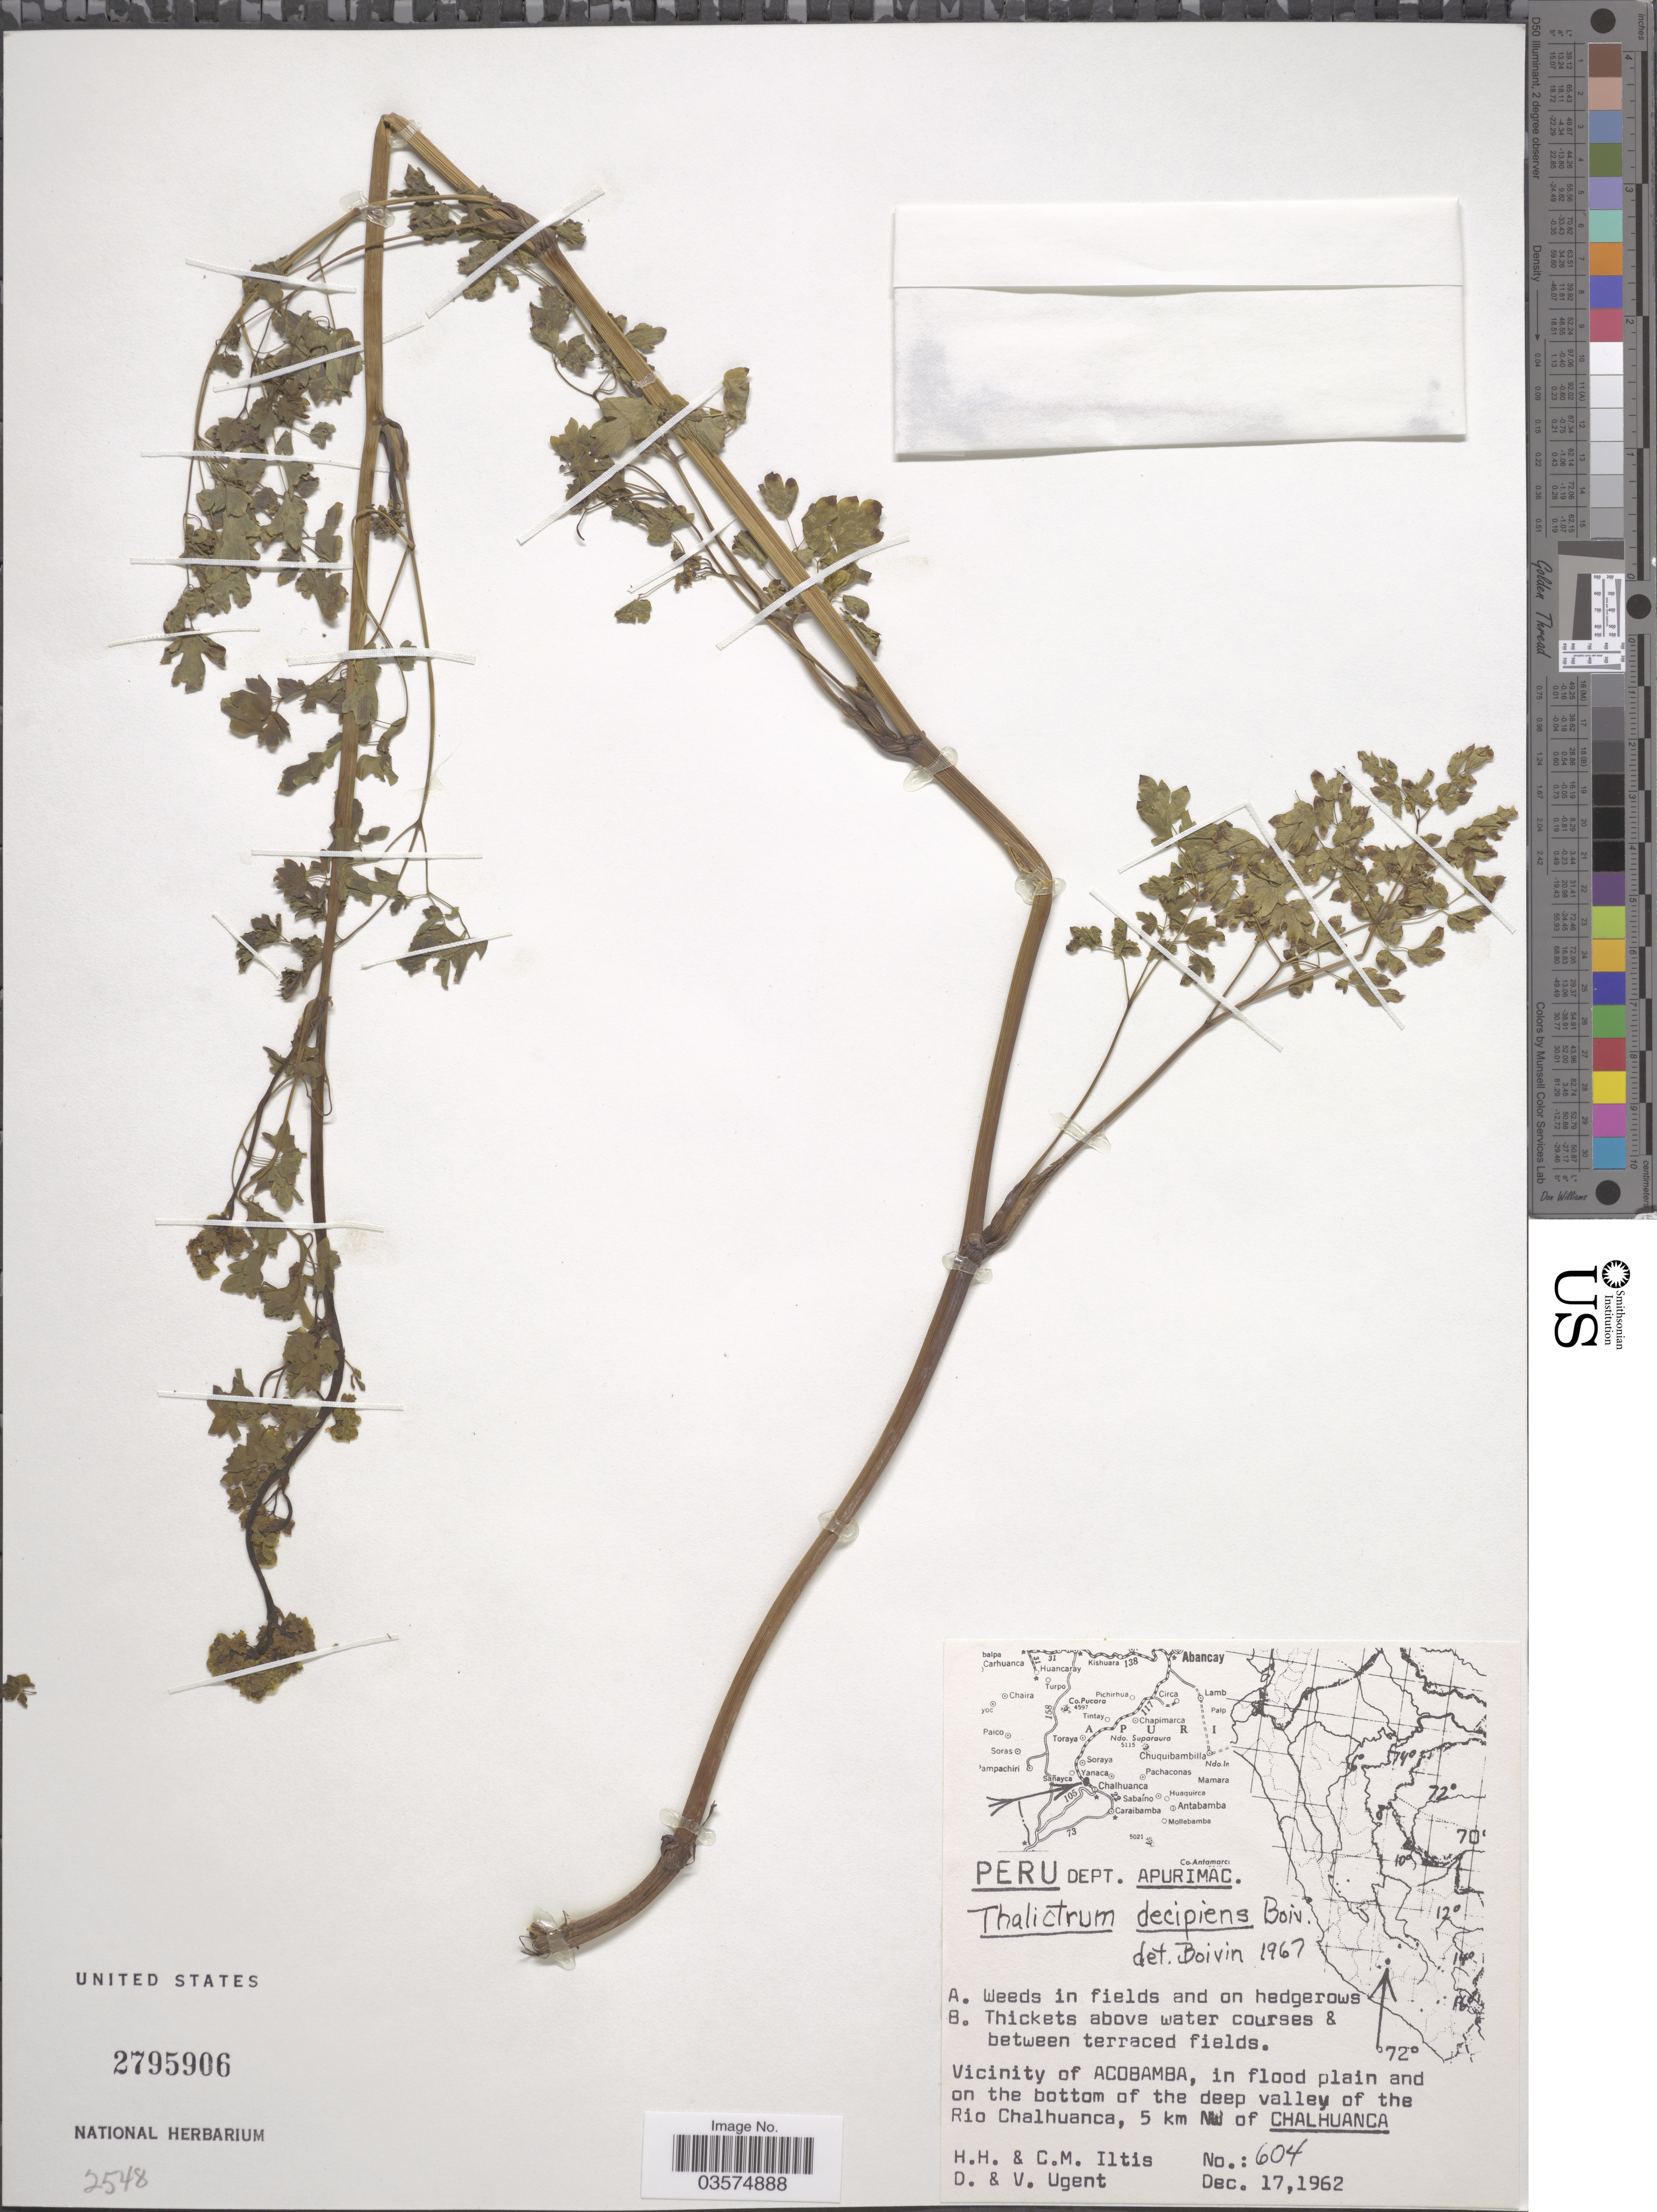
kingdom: Plantae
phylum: Tracheophyta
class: Magnoliopsida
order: Ranunculales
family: Ranunculaceae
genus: Thalictrum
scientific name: Thalictrum decipiens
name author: B. Boivin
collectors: H. H. Iltis, C. M Iltis, D. Ugent & V. Ugent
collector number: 604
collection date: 1962-12-17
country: Peru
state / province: Apurímac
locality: Dept. Apurimac. Vicinity of Acobamba, in flood plain and on the bottom of the deep valley of the Rio Chalhuanca, 5 km NW of Chalhuanca.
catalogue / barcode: US 2795906